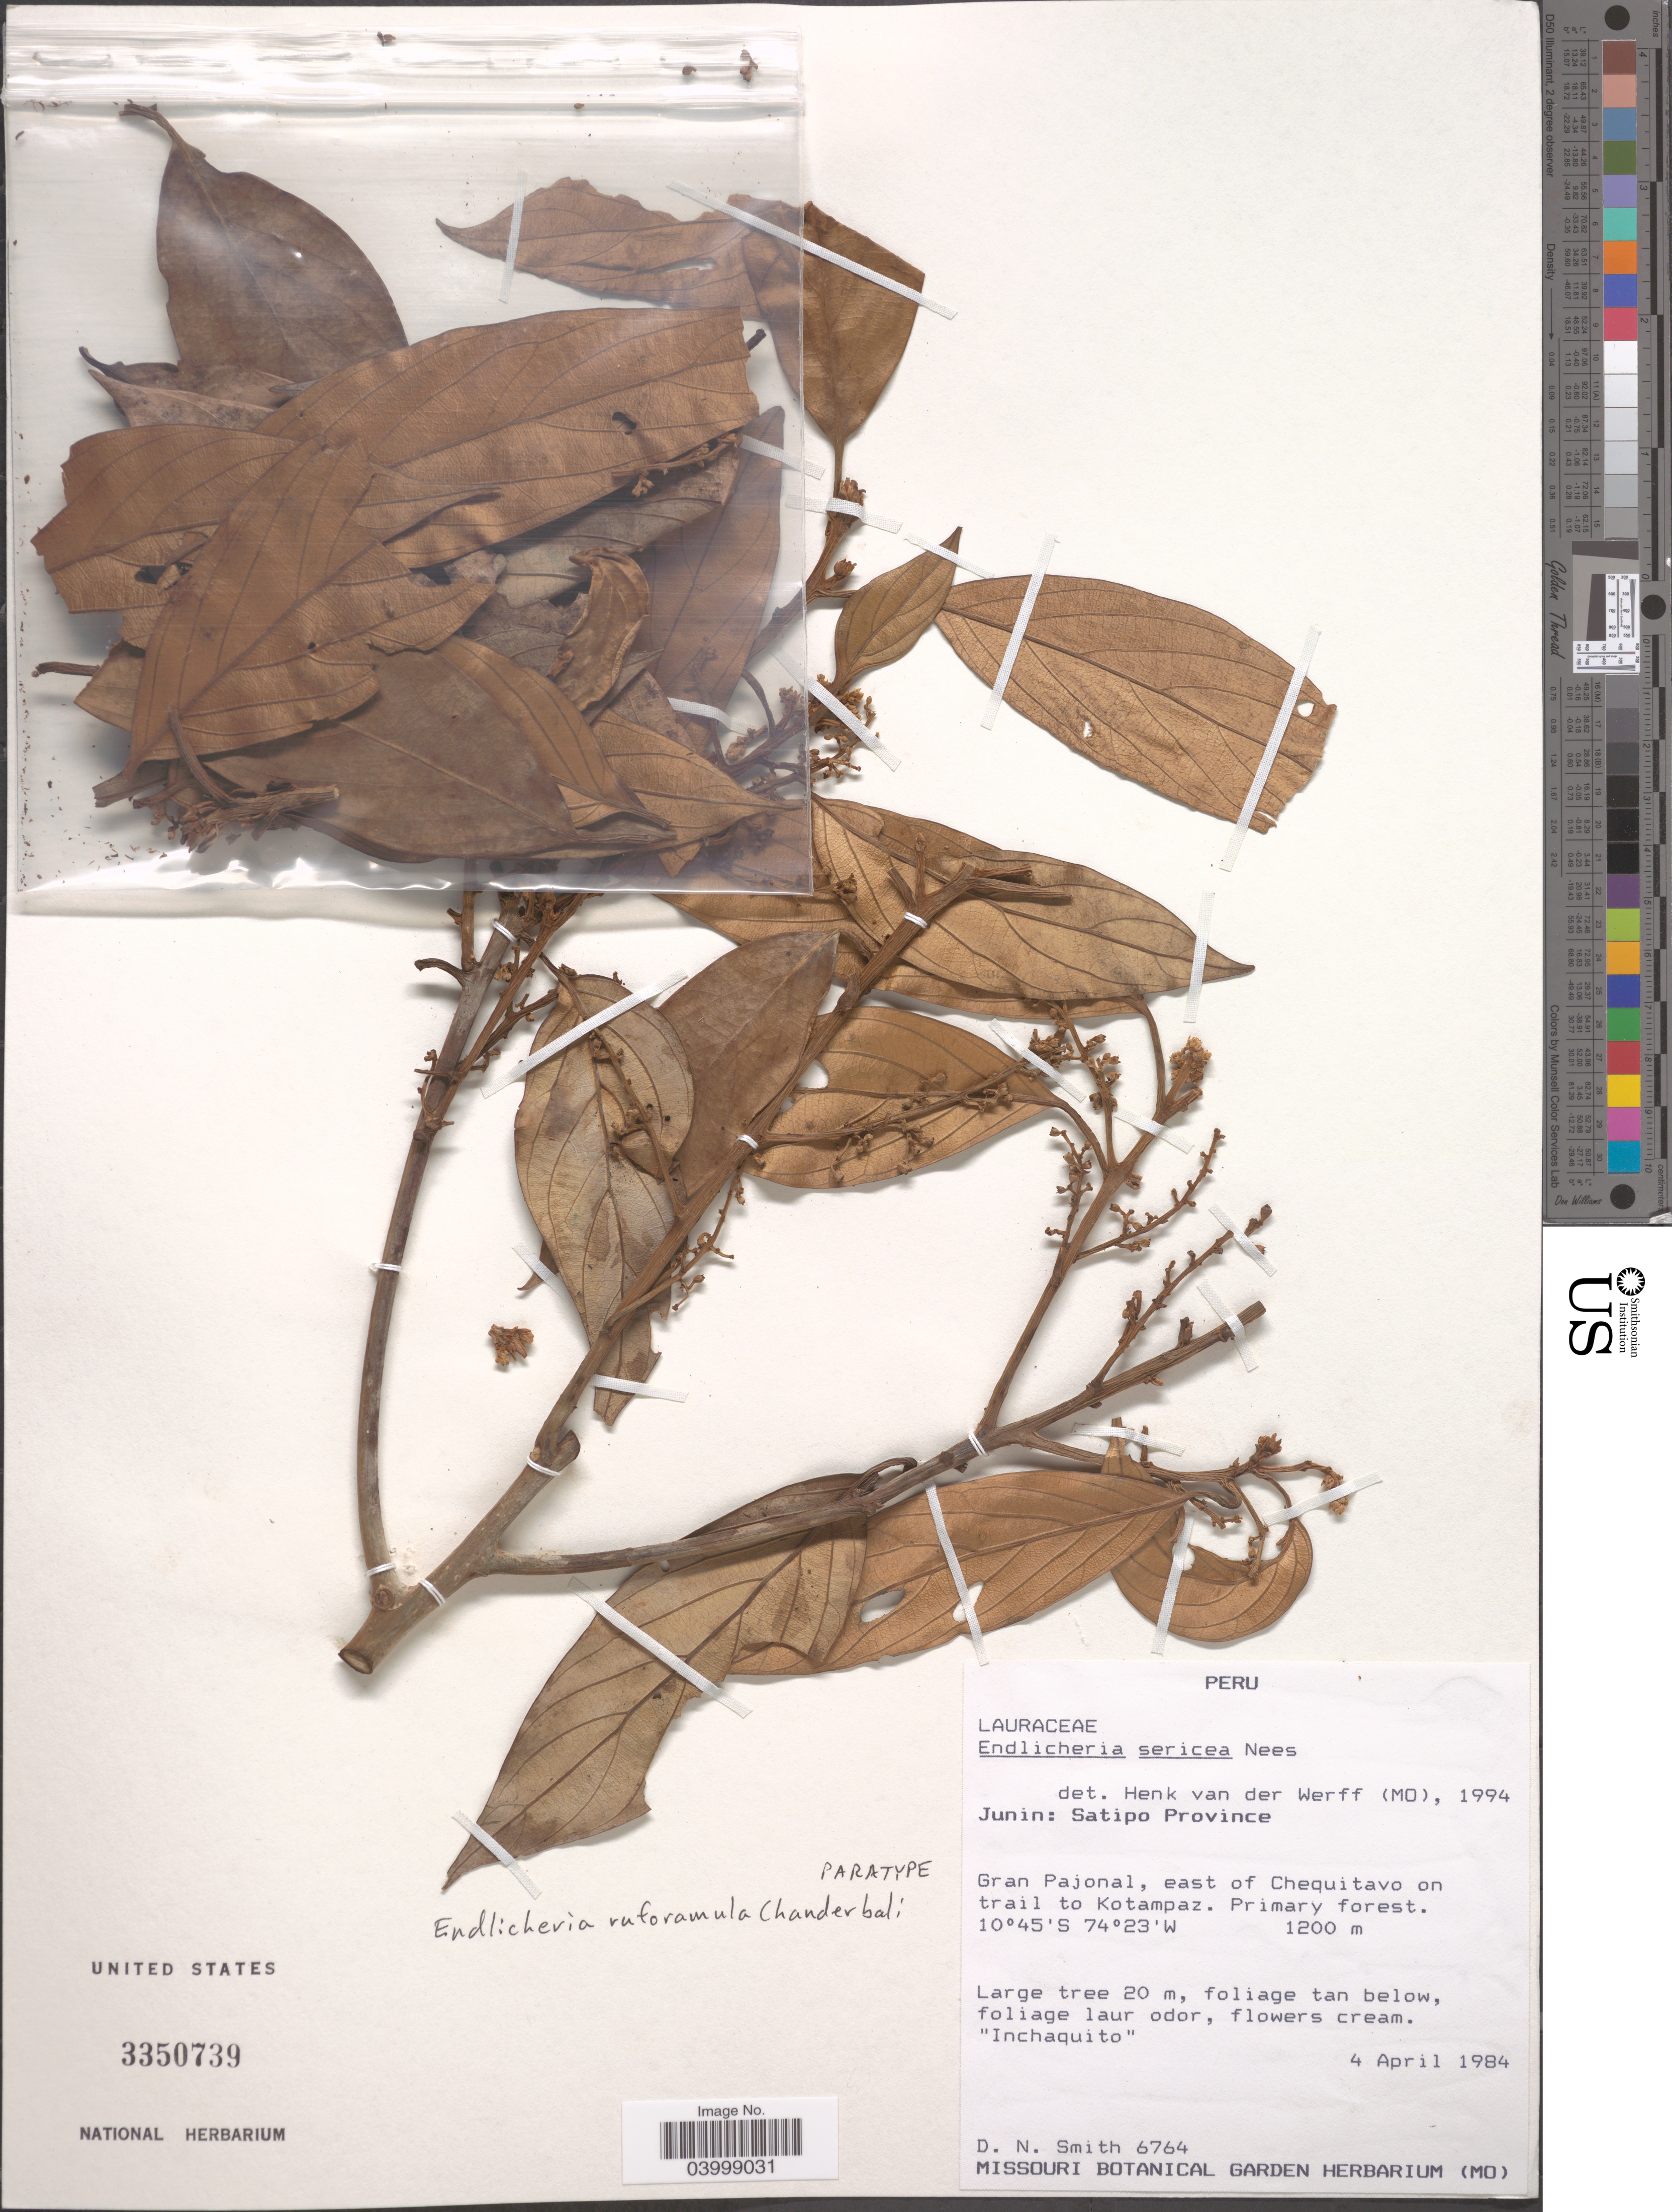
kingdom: Plantae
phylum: Tracheophyta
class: Magnoliopsida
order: Laurales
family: Lauraceae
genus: Endlicheria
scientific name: Endlicheria ruforamula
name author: Chanderb.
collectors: D. Smith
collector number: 6764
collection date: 1984-04-04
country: Peru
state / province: Junín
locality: Junin: Satipo Province. Gran Pajonal, east of Chequitavo on trail to Kotampaz.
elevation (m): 1200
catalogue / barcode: US 3350739